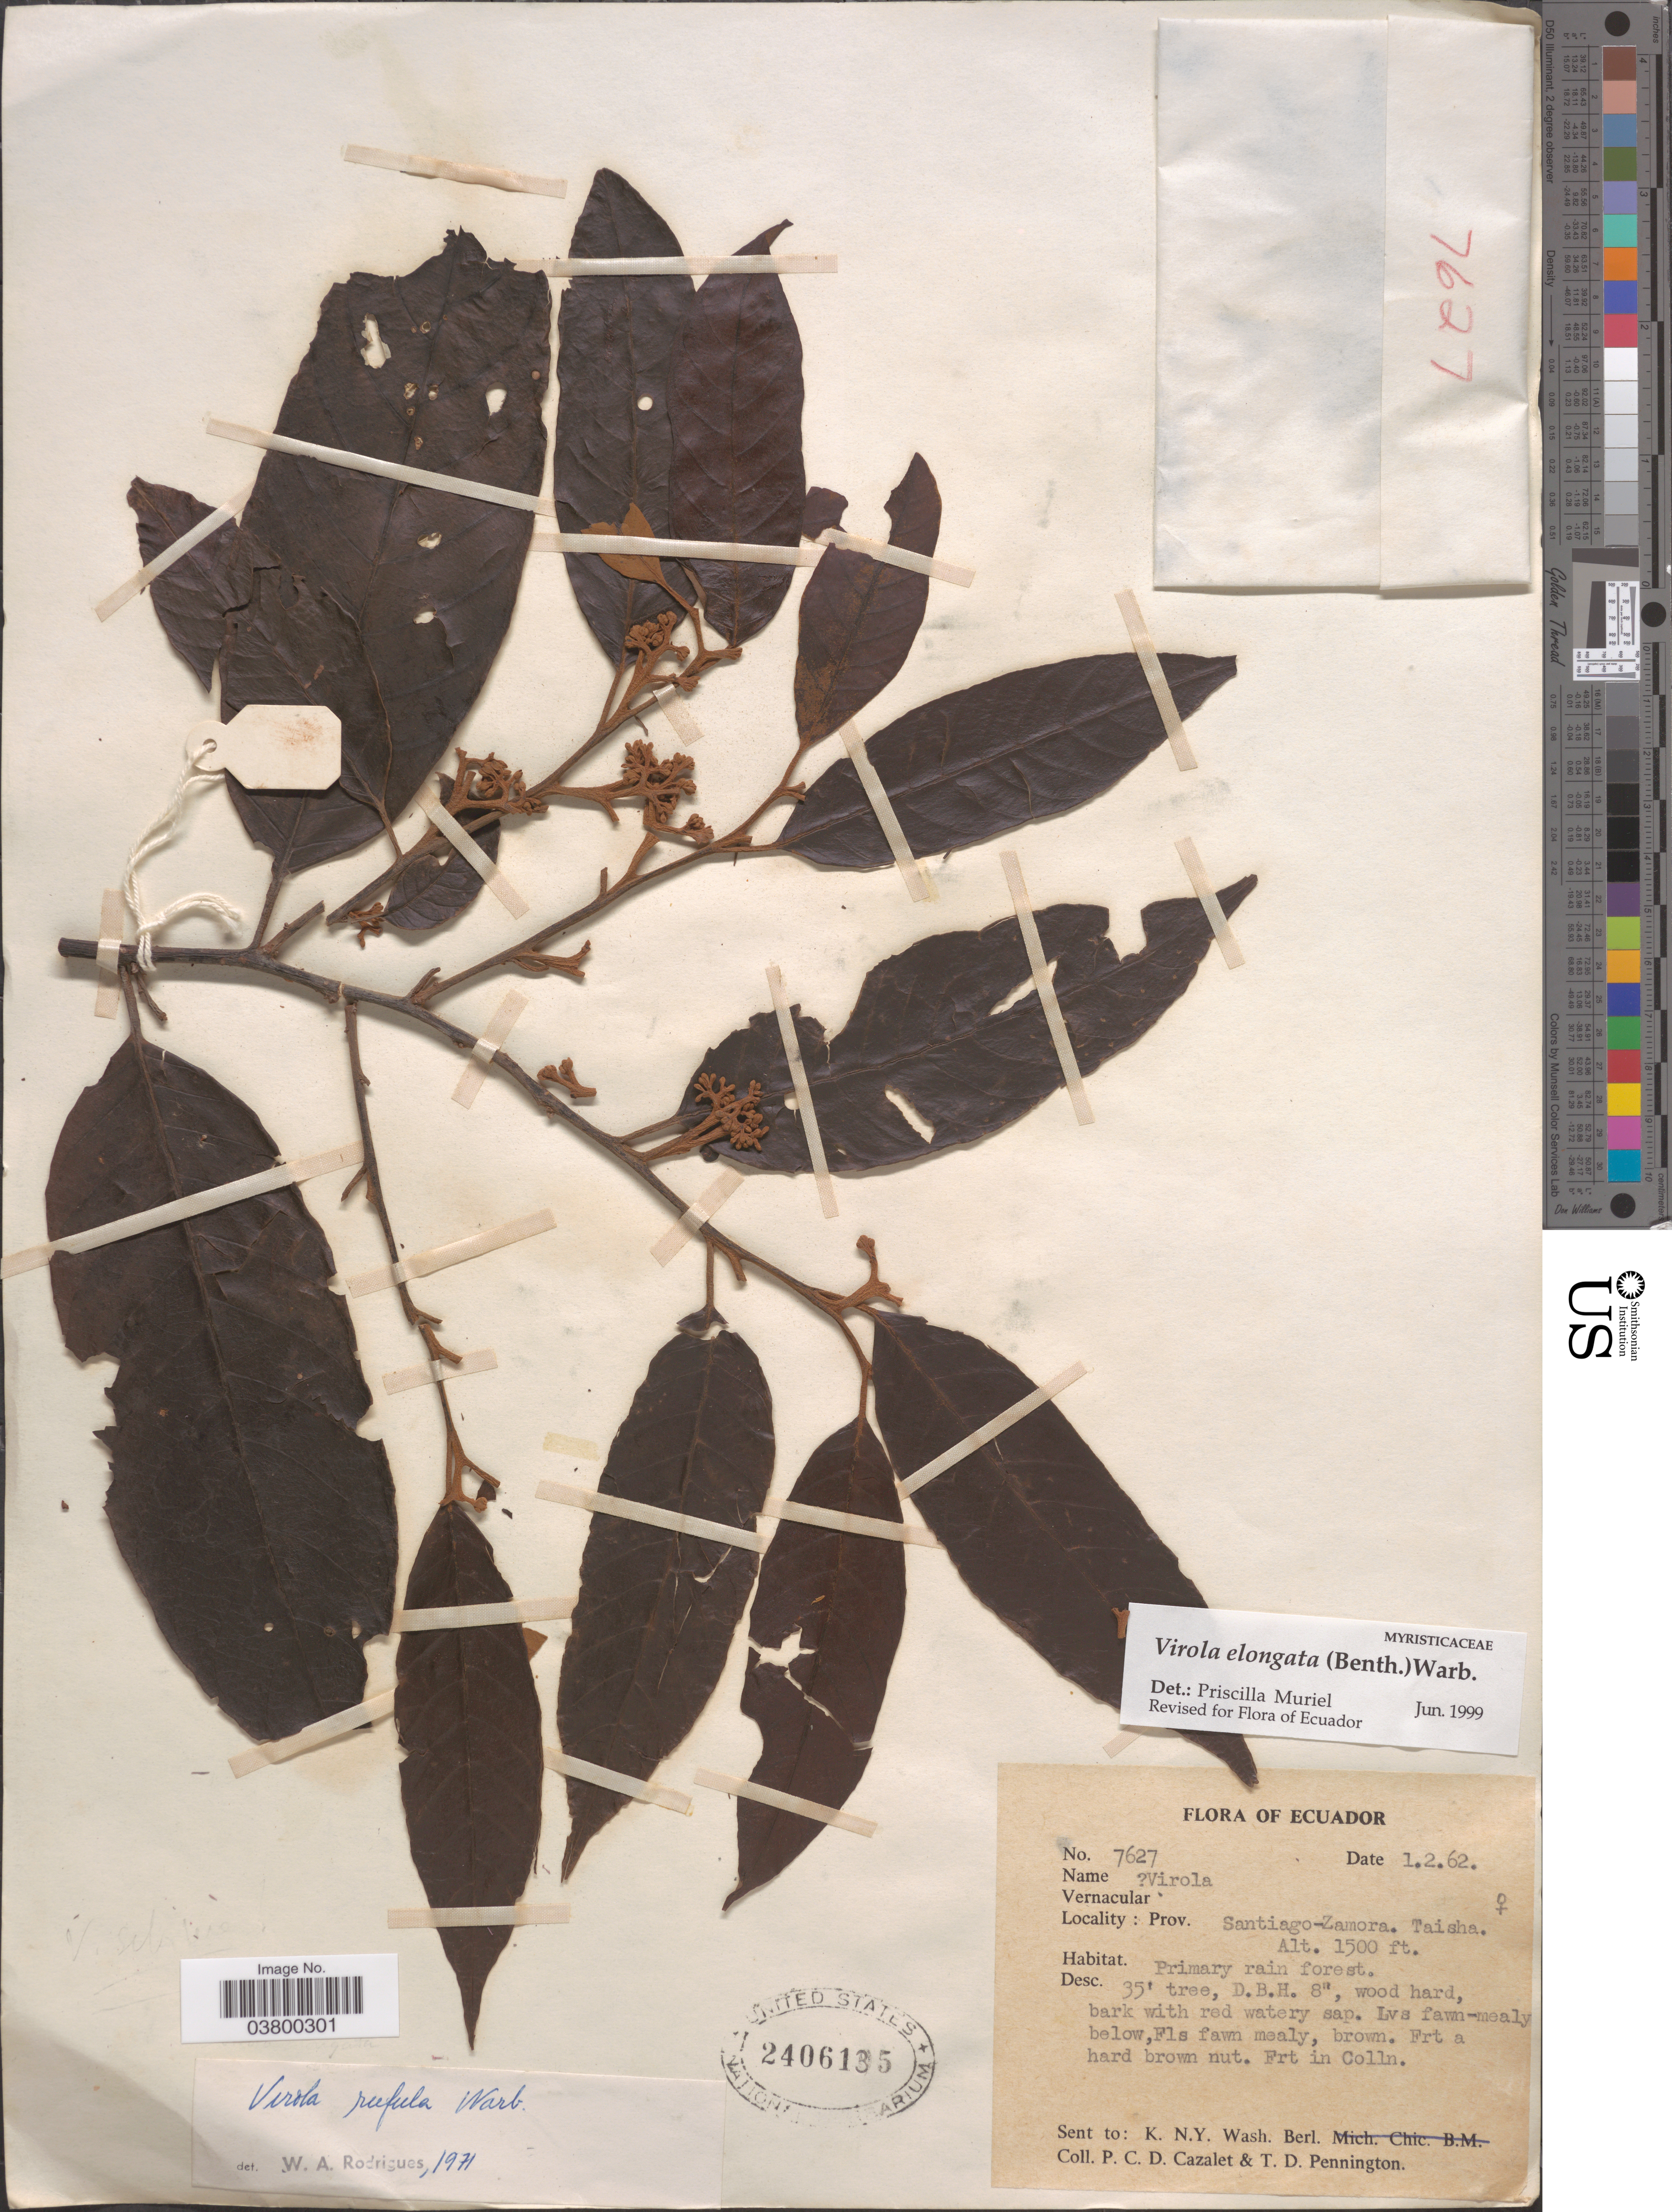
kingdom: Plantae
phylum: Tracheophyta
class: Magnoliopsida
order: Magnoliales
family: Myristicaceae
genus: Virola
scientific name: Virola elongata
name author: (Benth.) Warb.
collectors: P. C. D. Cazalet & T. D. Pennington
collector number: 7627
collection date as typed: Transcribed d/m/y: 1/2/62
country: Ecuador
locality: Prov. Santiago-Zamora. Taisha.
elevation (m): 457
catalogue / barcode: US 2406135